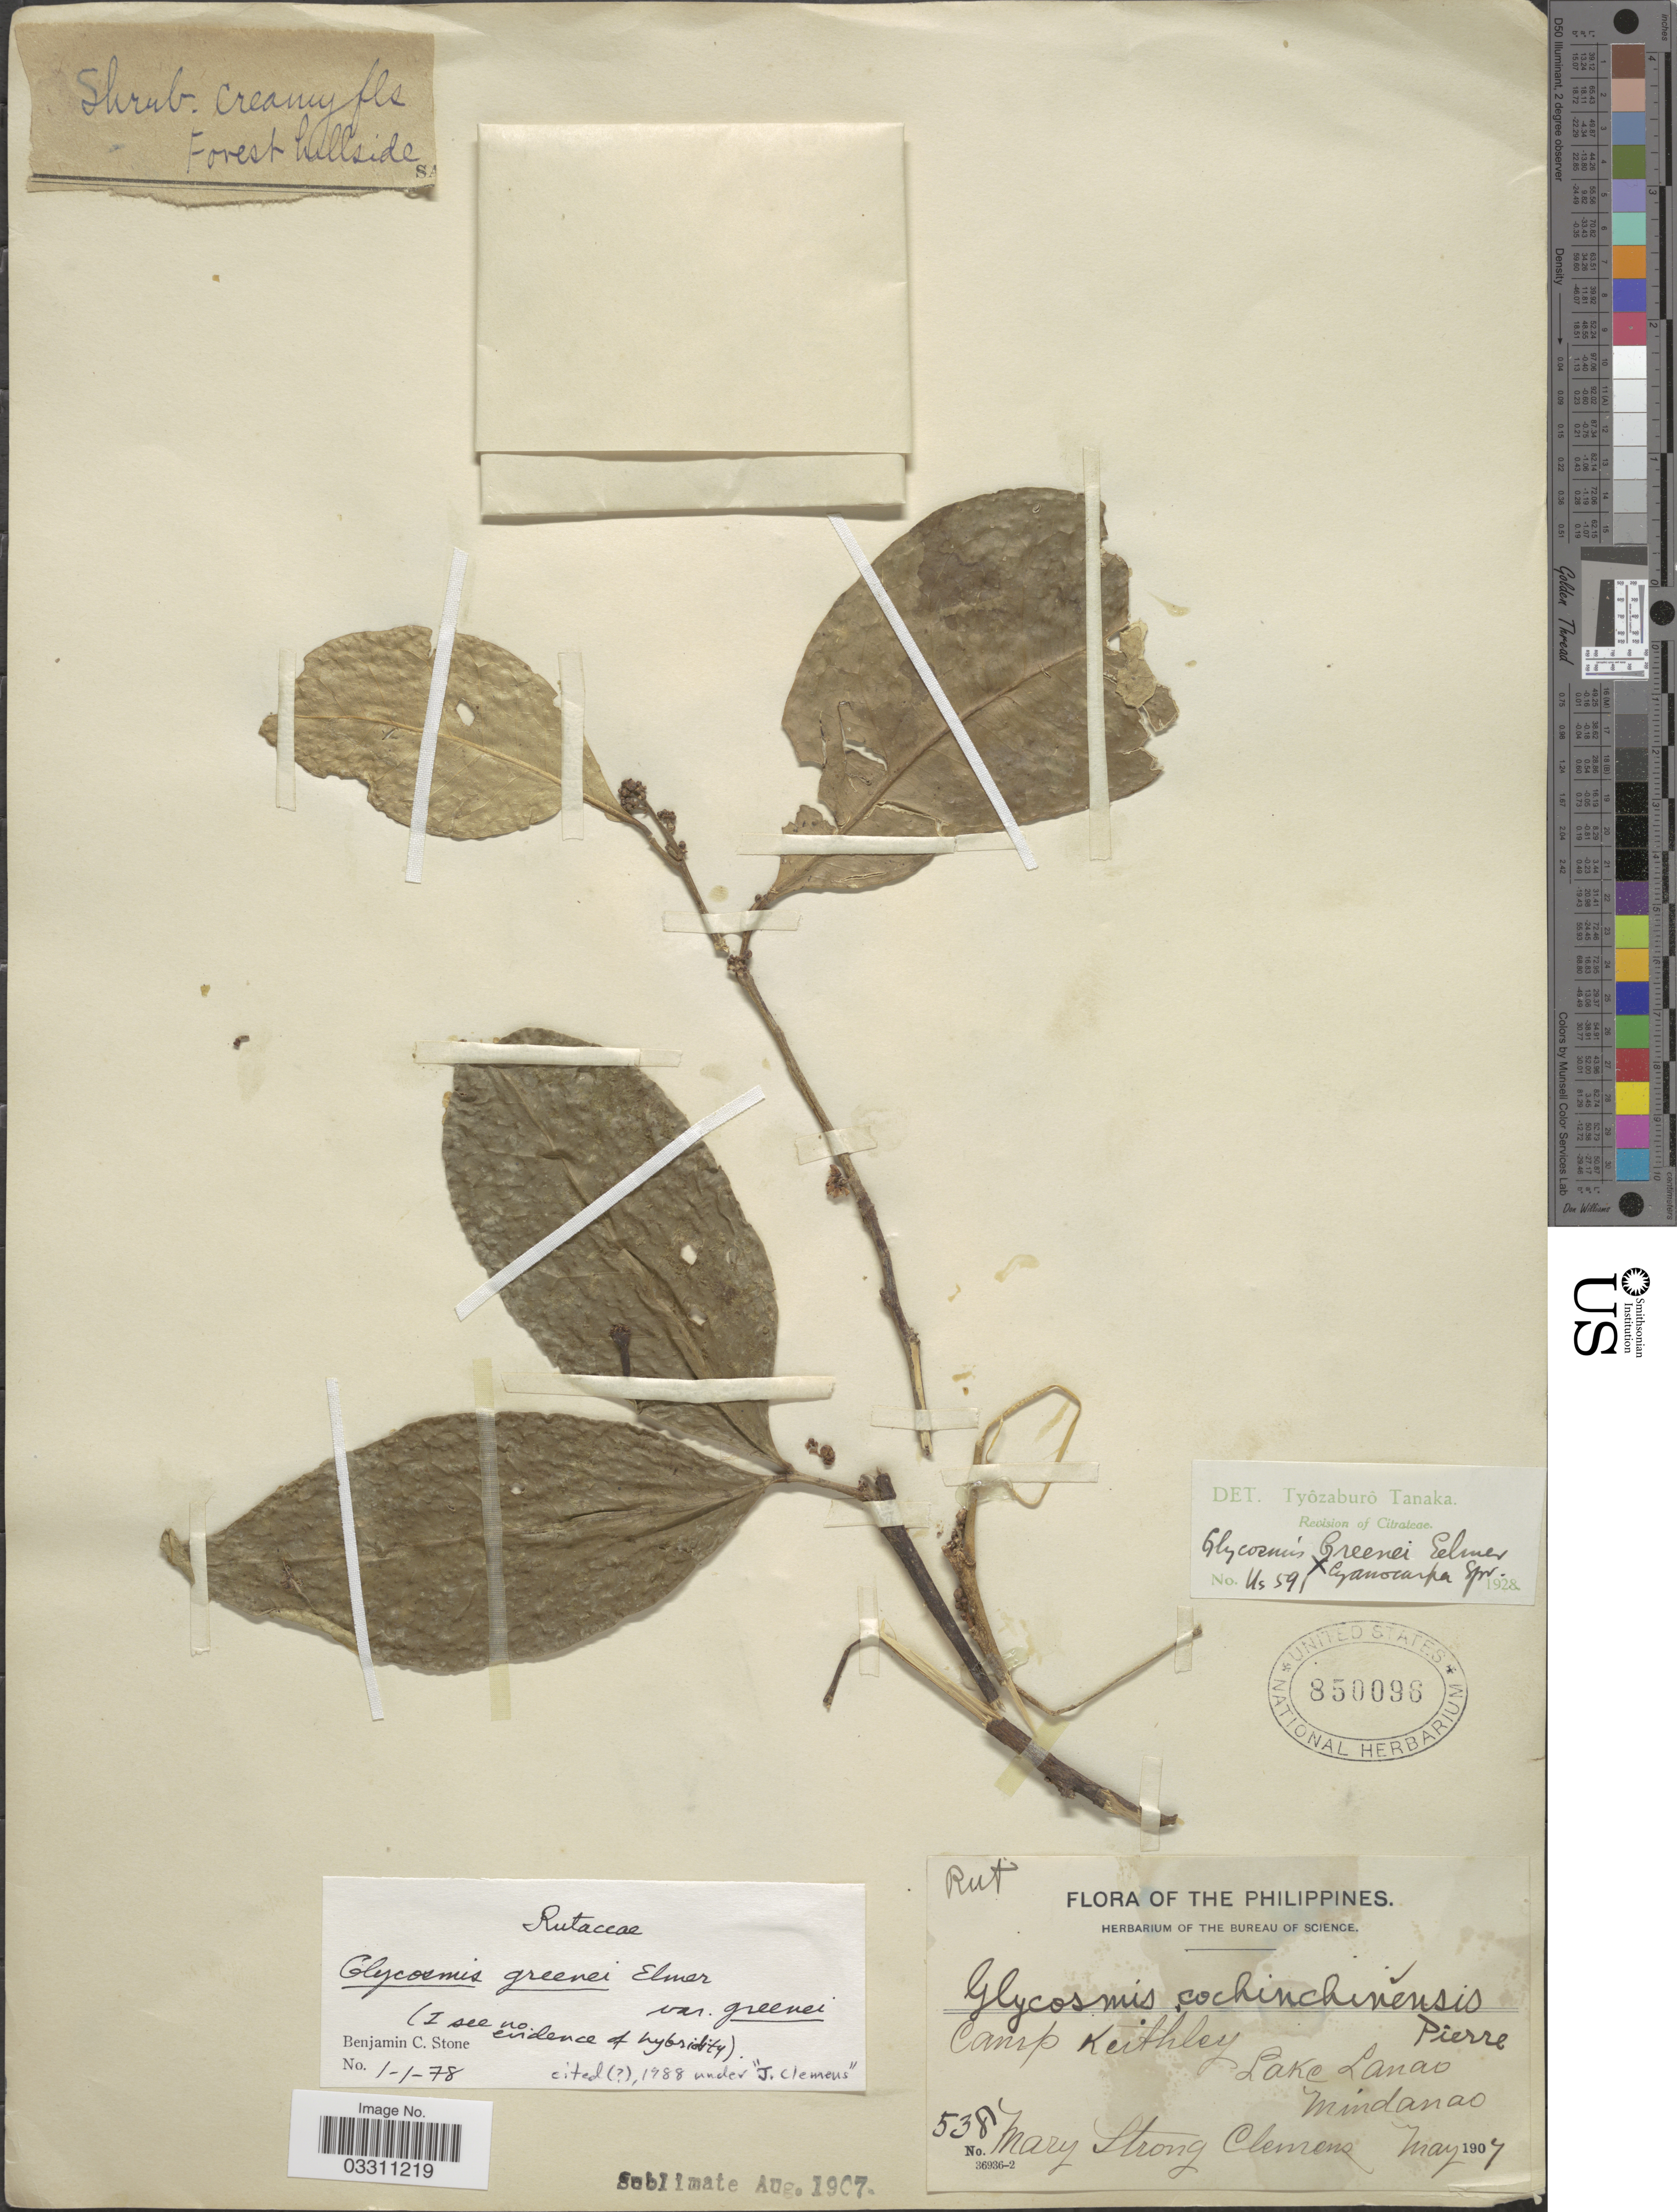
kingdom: Plantae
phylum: Tracheophyta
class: Magnoliopsida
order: Sapindales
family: Rutaceae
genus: Glycosmis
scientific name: Glycosmis greenei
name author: Elmer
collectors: M. S. Clemens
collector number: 538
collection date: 1907-05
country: Philippines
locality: Camp Keithley. Lake Lanao. Mindanao.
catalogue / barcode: US 850096